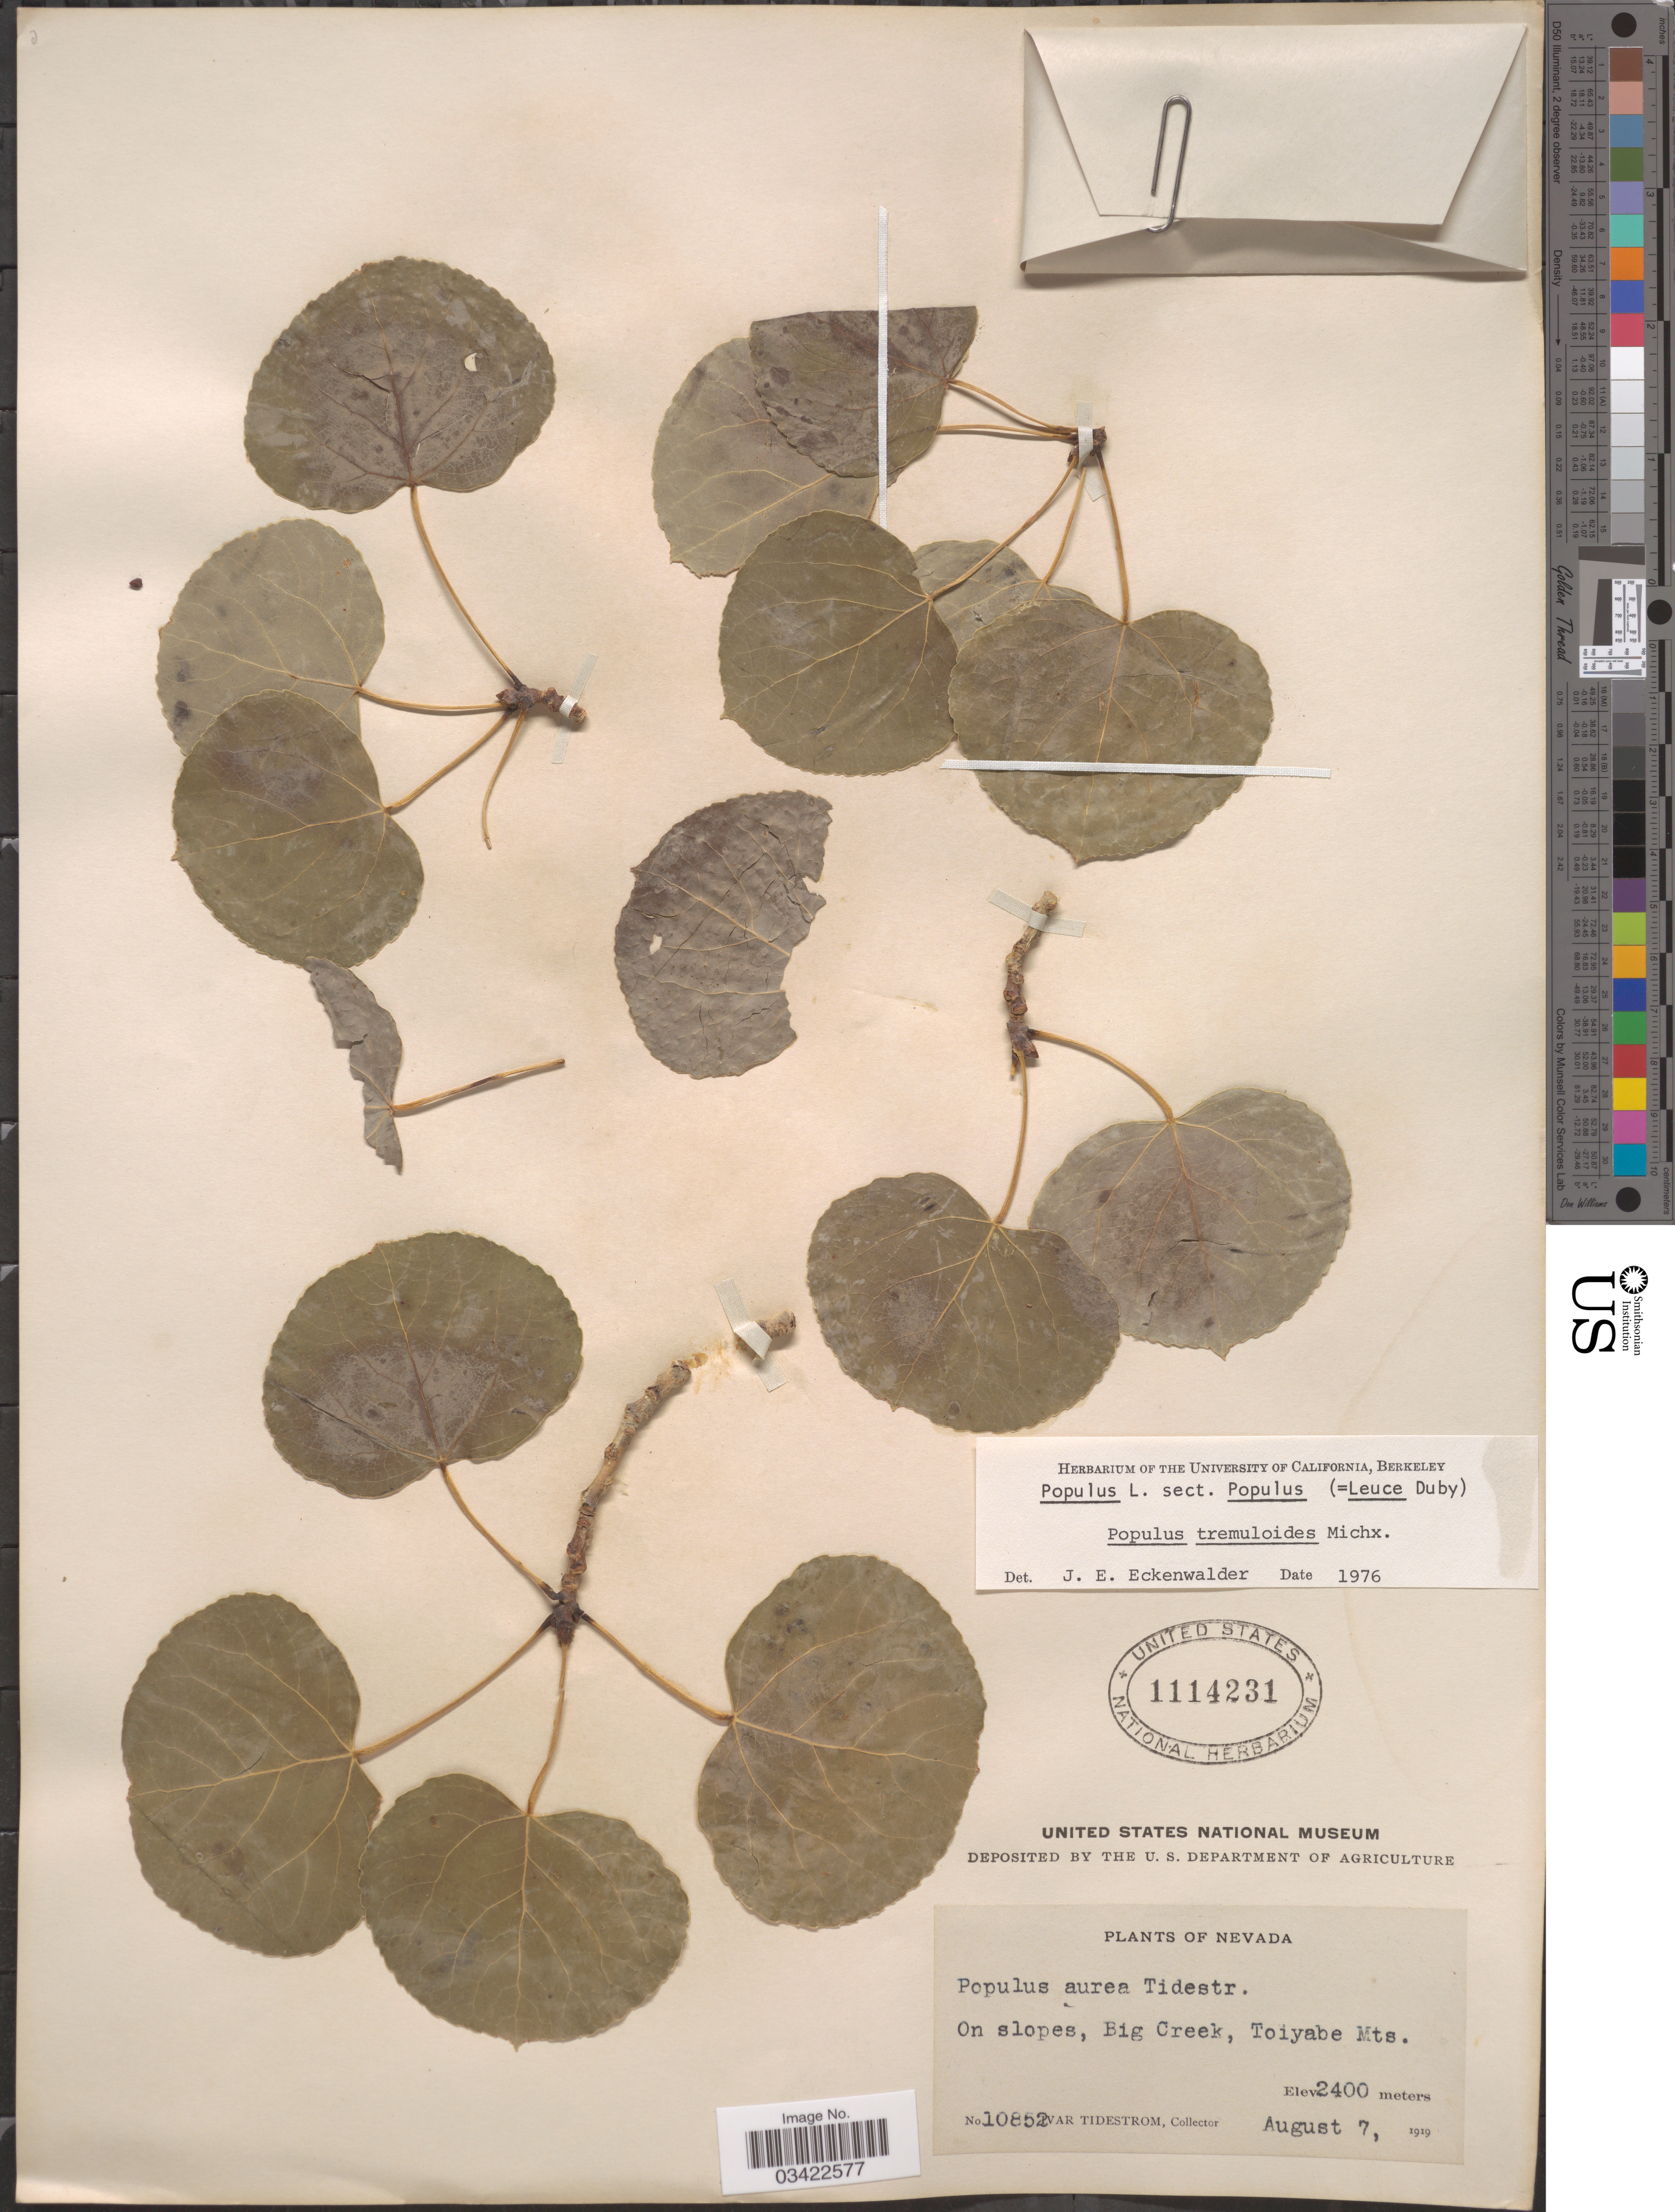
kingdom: Plantae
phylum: Tracheophyta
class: Magnoliopsida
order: Malpighiales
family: Salicaceae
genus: Populus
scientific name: Populus tremuloides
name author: Michx.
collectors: I. F. Tidestrom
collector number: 10852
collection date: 1919-08-07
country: United States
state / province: Nevada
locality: On slopes, Big Creek, Toiyabe Mts.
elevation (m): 2400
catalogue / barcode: US 1114231